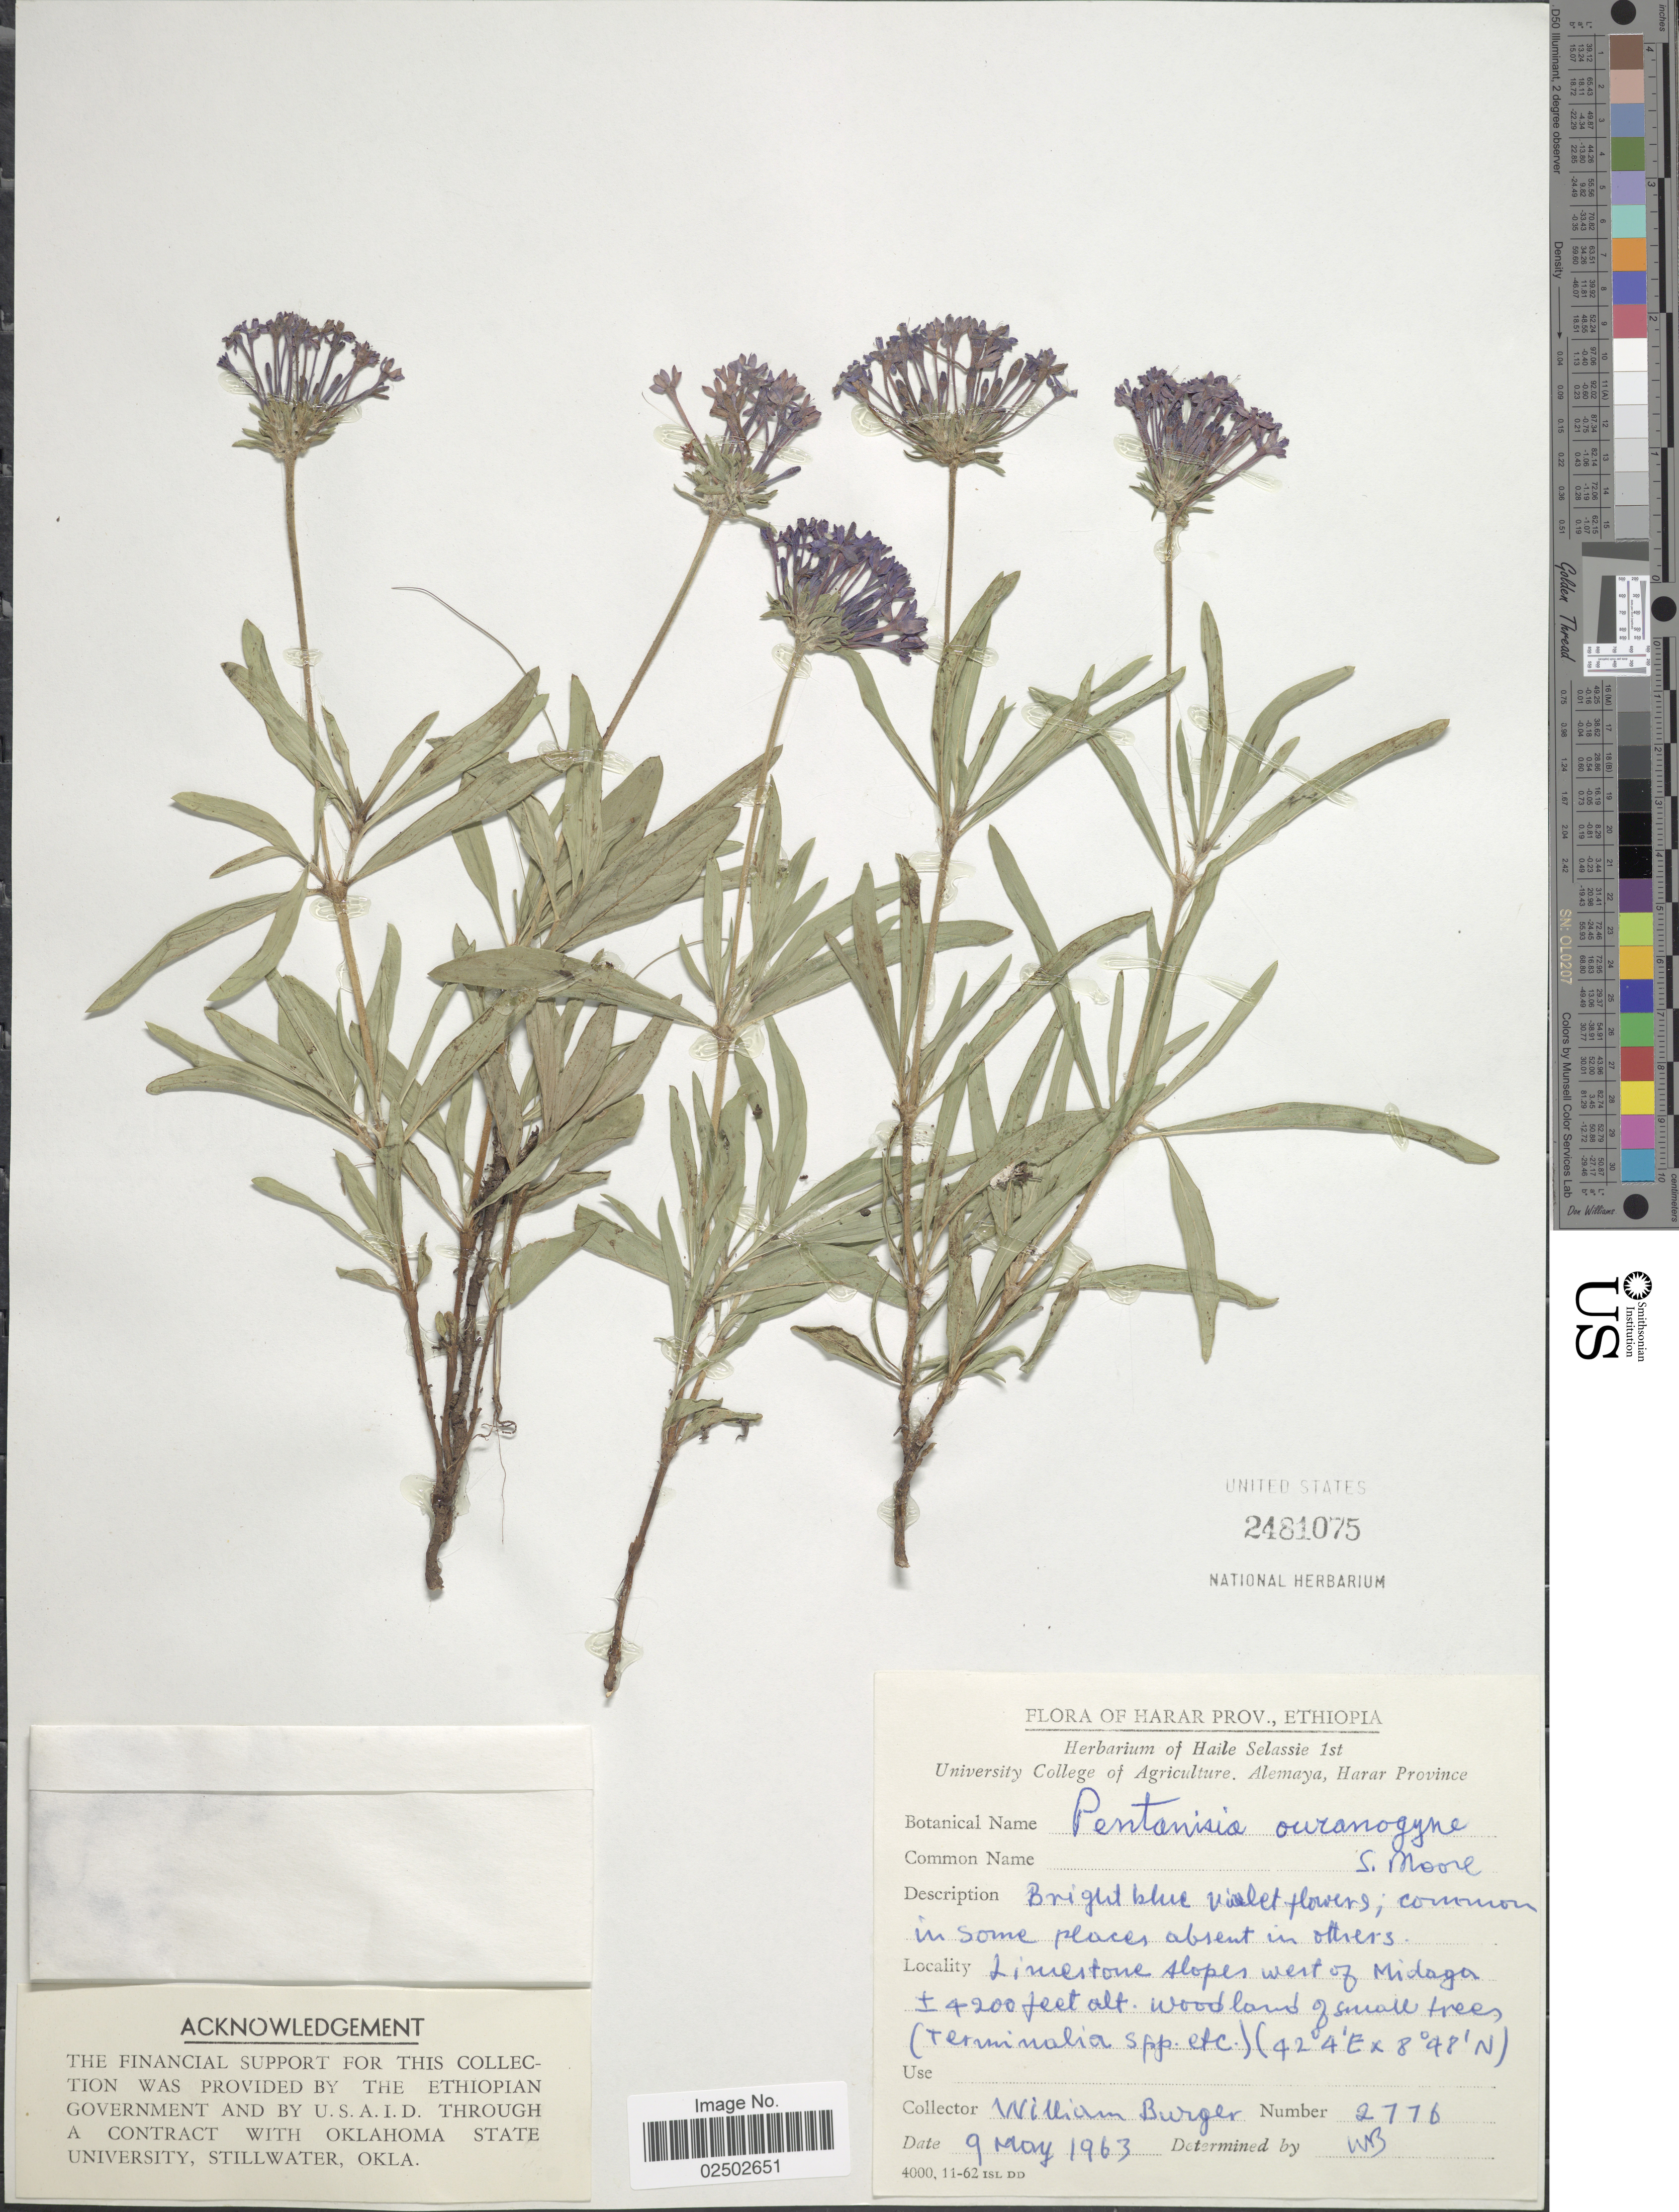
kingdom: Plantae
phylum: Tracheophyta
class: Magnoliopsida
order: Gentianales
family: Rubiaceae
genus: Pentanisia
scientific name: Pentanisia ouranogyne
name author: S. Moore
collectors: W. Burger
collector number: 2776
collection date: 1963-05-09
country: Ethiopia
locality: Harar Prov. slopes west of Midaga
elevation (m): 1280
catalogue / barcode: US 2481075